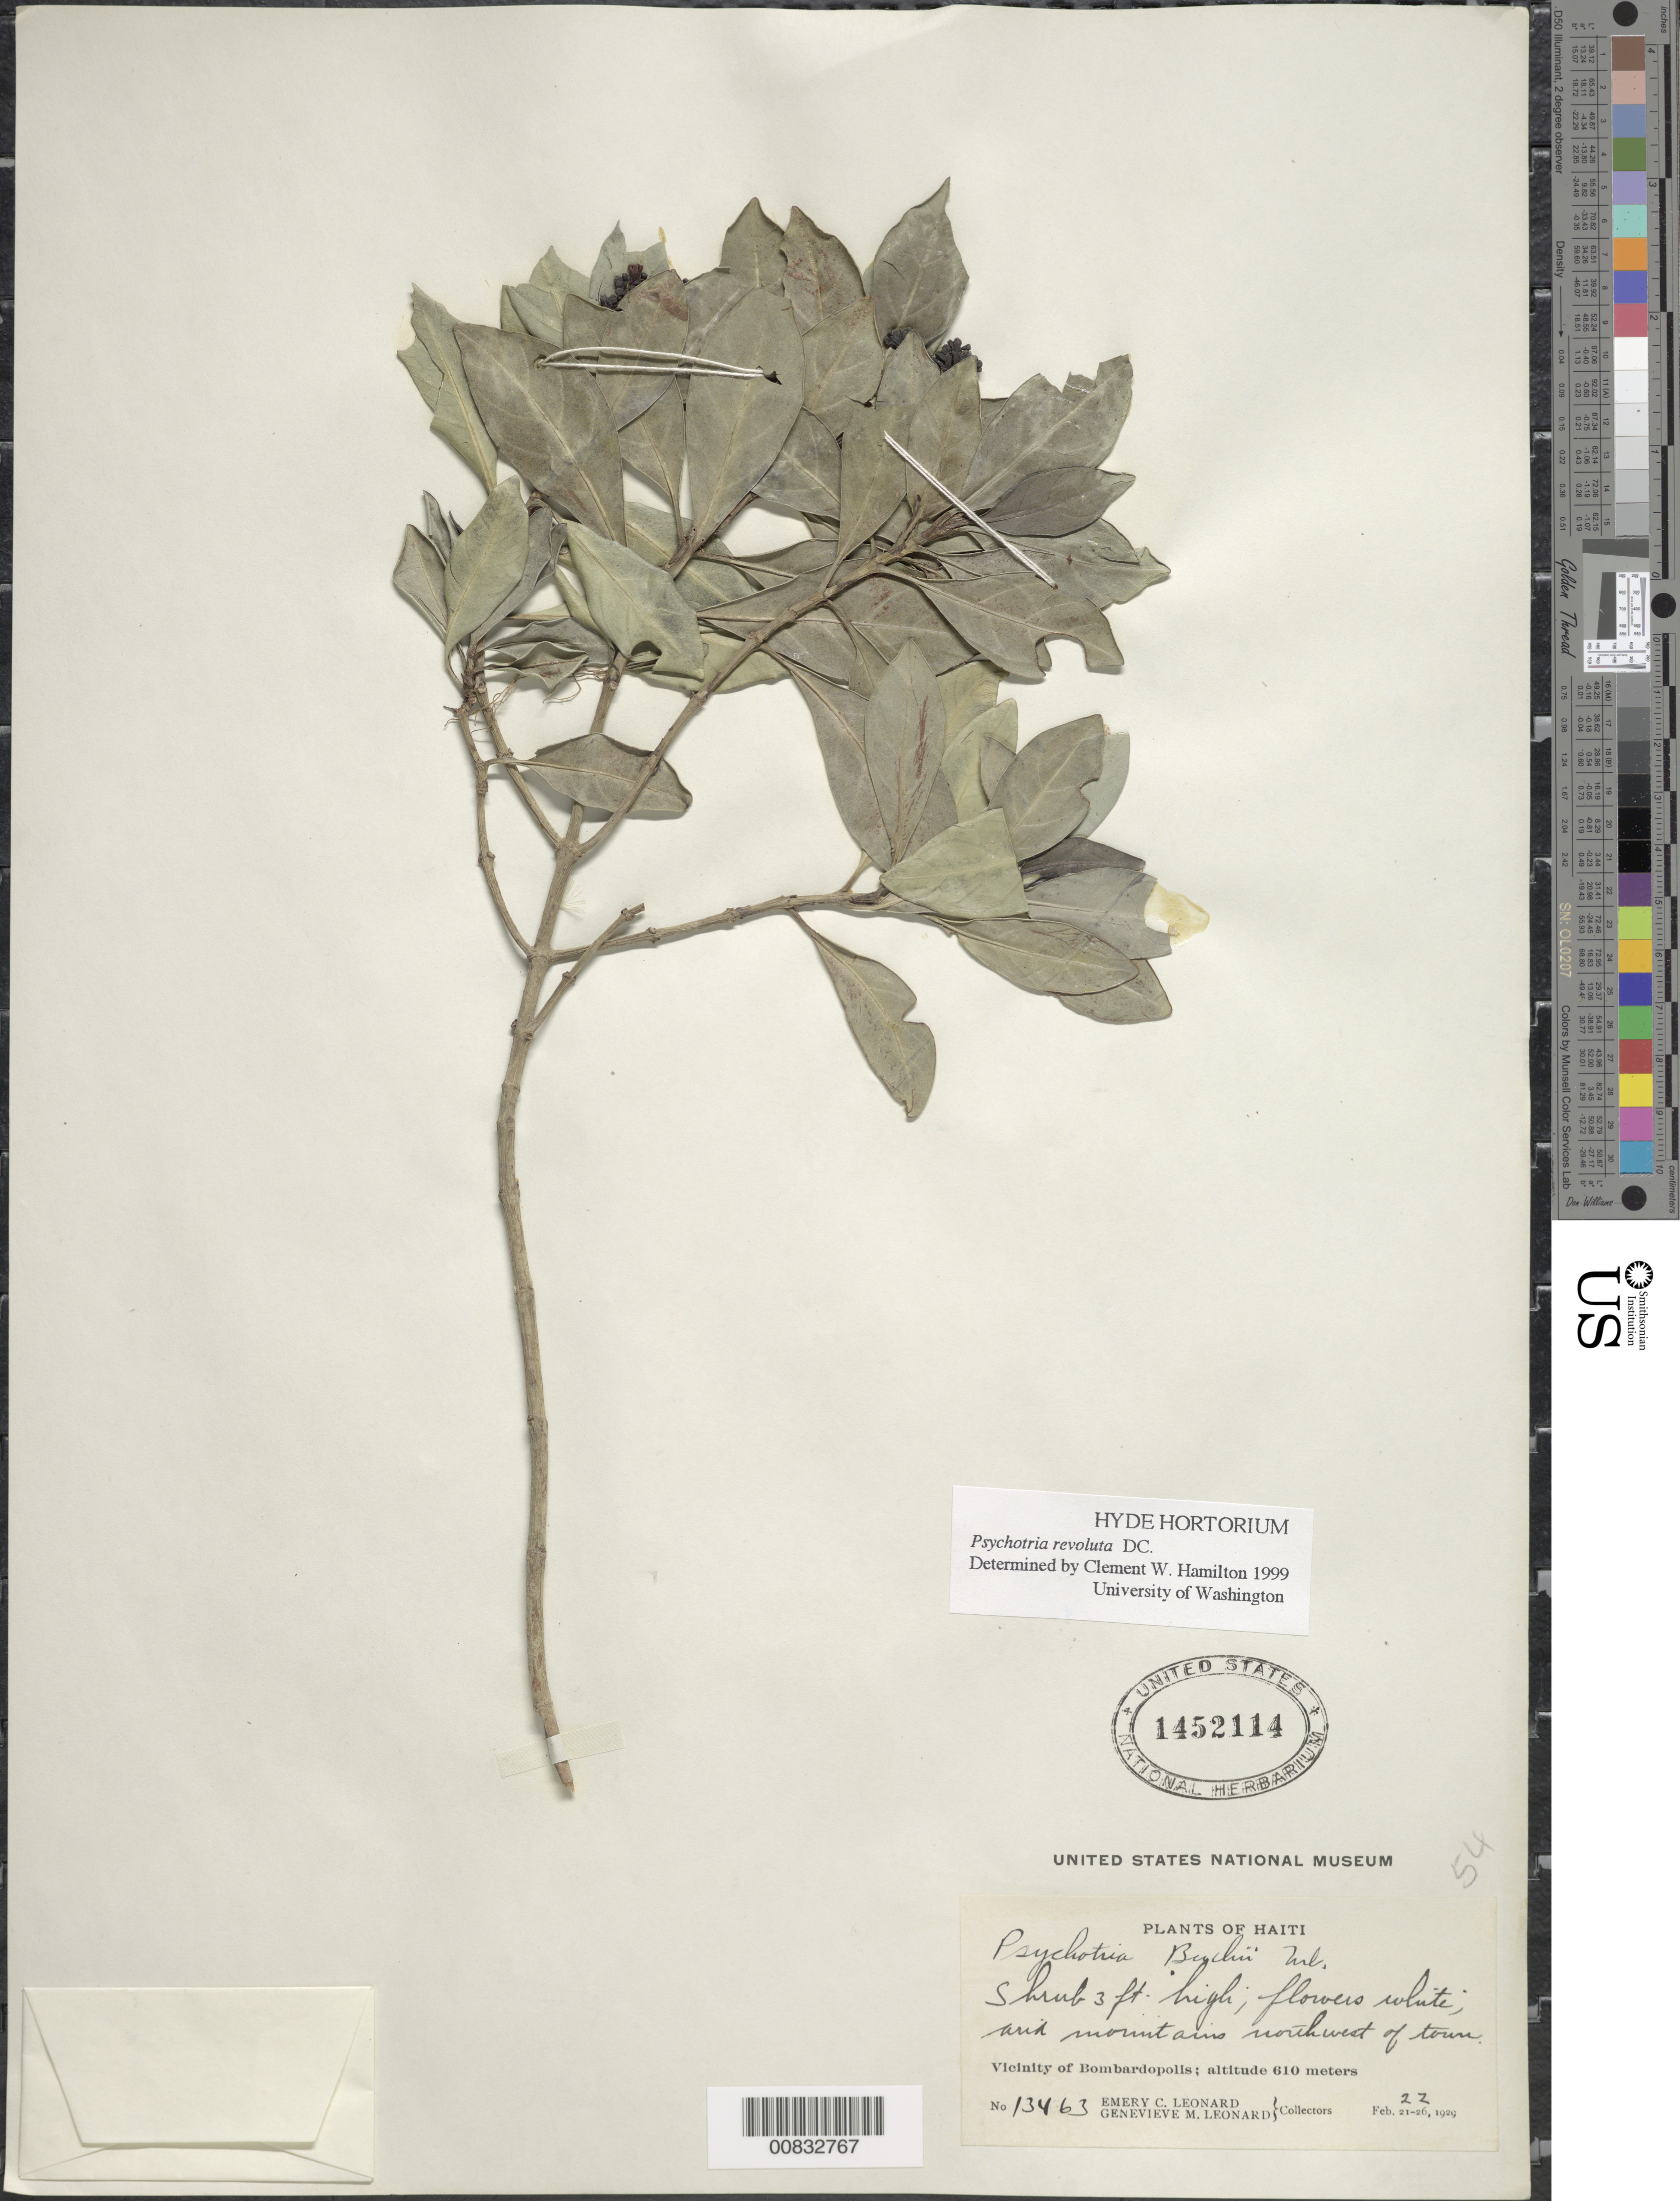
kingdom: Plantae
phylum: Tracheophyta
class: Magnoliopsida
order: Gentianales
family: Rubiaceae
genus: Psychotria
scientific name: Psychotria revoluta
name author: DC.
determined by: Hamilton, C. W.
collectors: E. C. Leonard & G. M. Leonard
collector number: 13463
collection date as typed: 22 Feb 1929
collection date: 1929-02-22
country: Haiti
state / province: Nord-Ouest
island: Hispaniola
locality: Vicinity of Bombardopolis, NW of town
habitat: Arid mountains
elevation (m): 610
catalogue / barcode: US 1452114